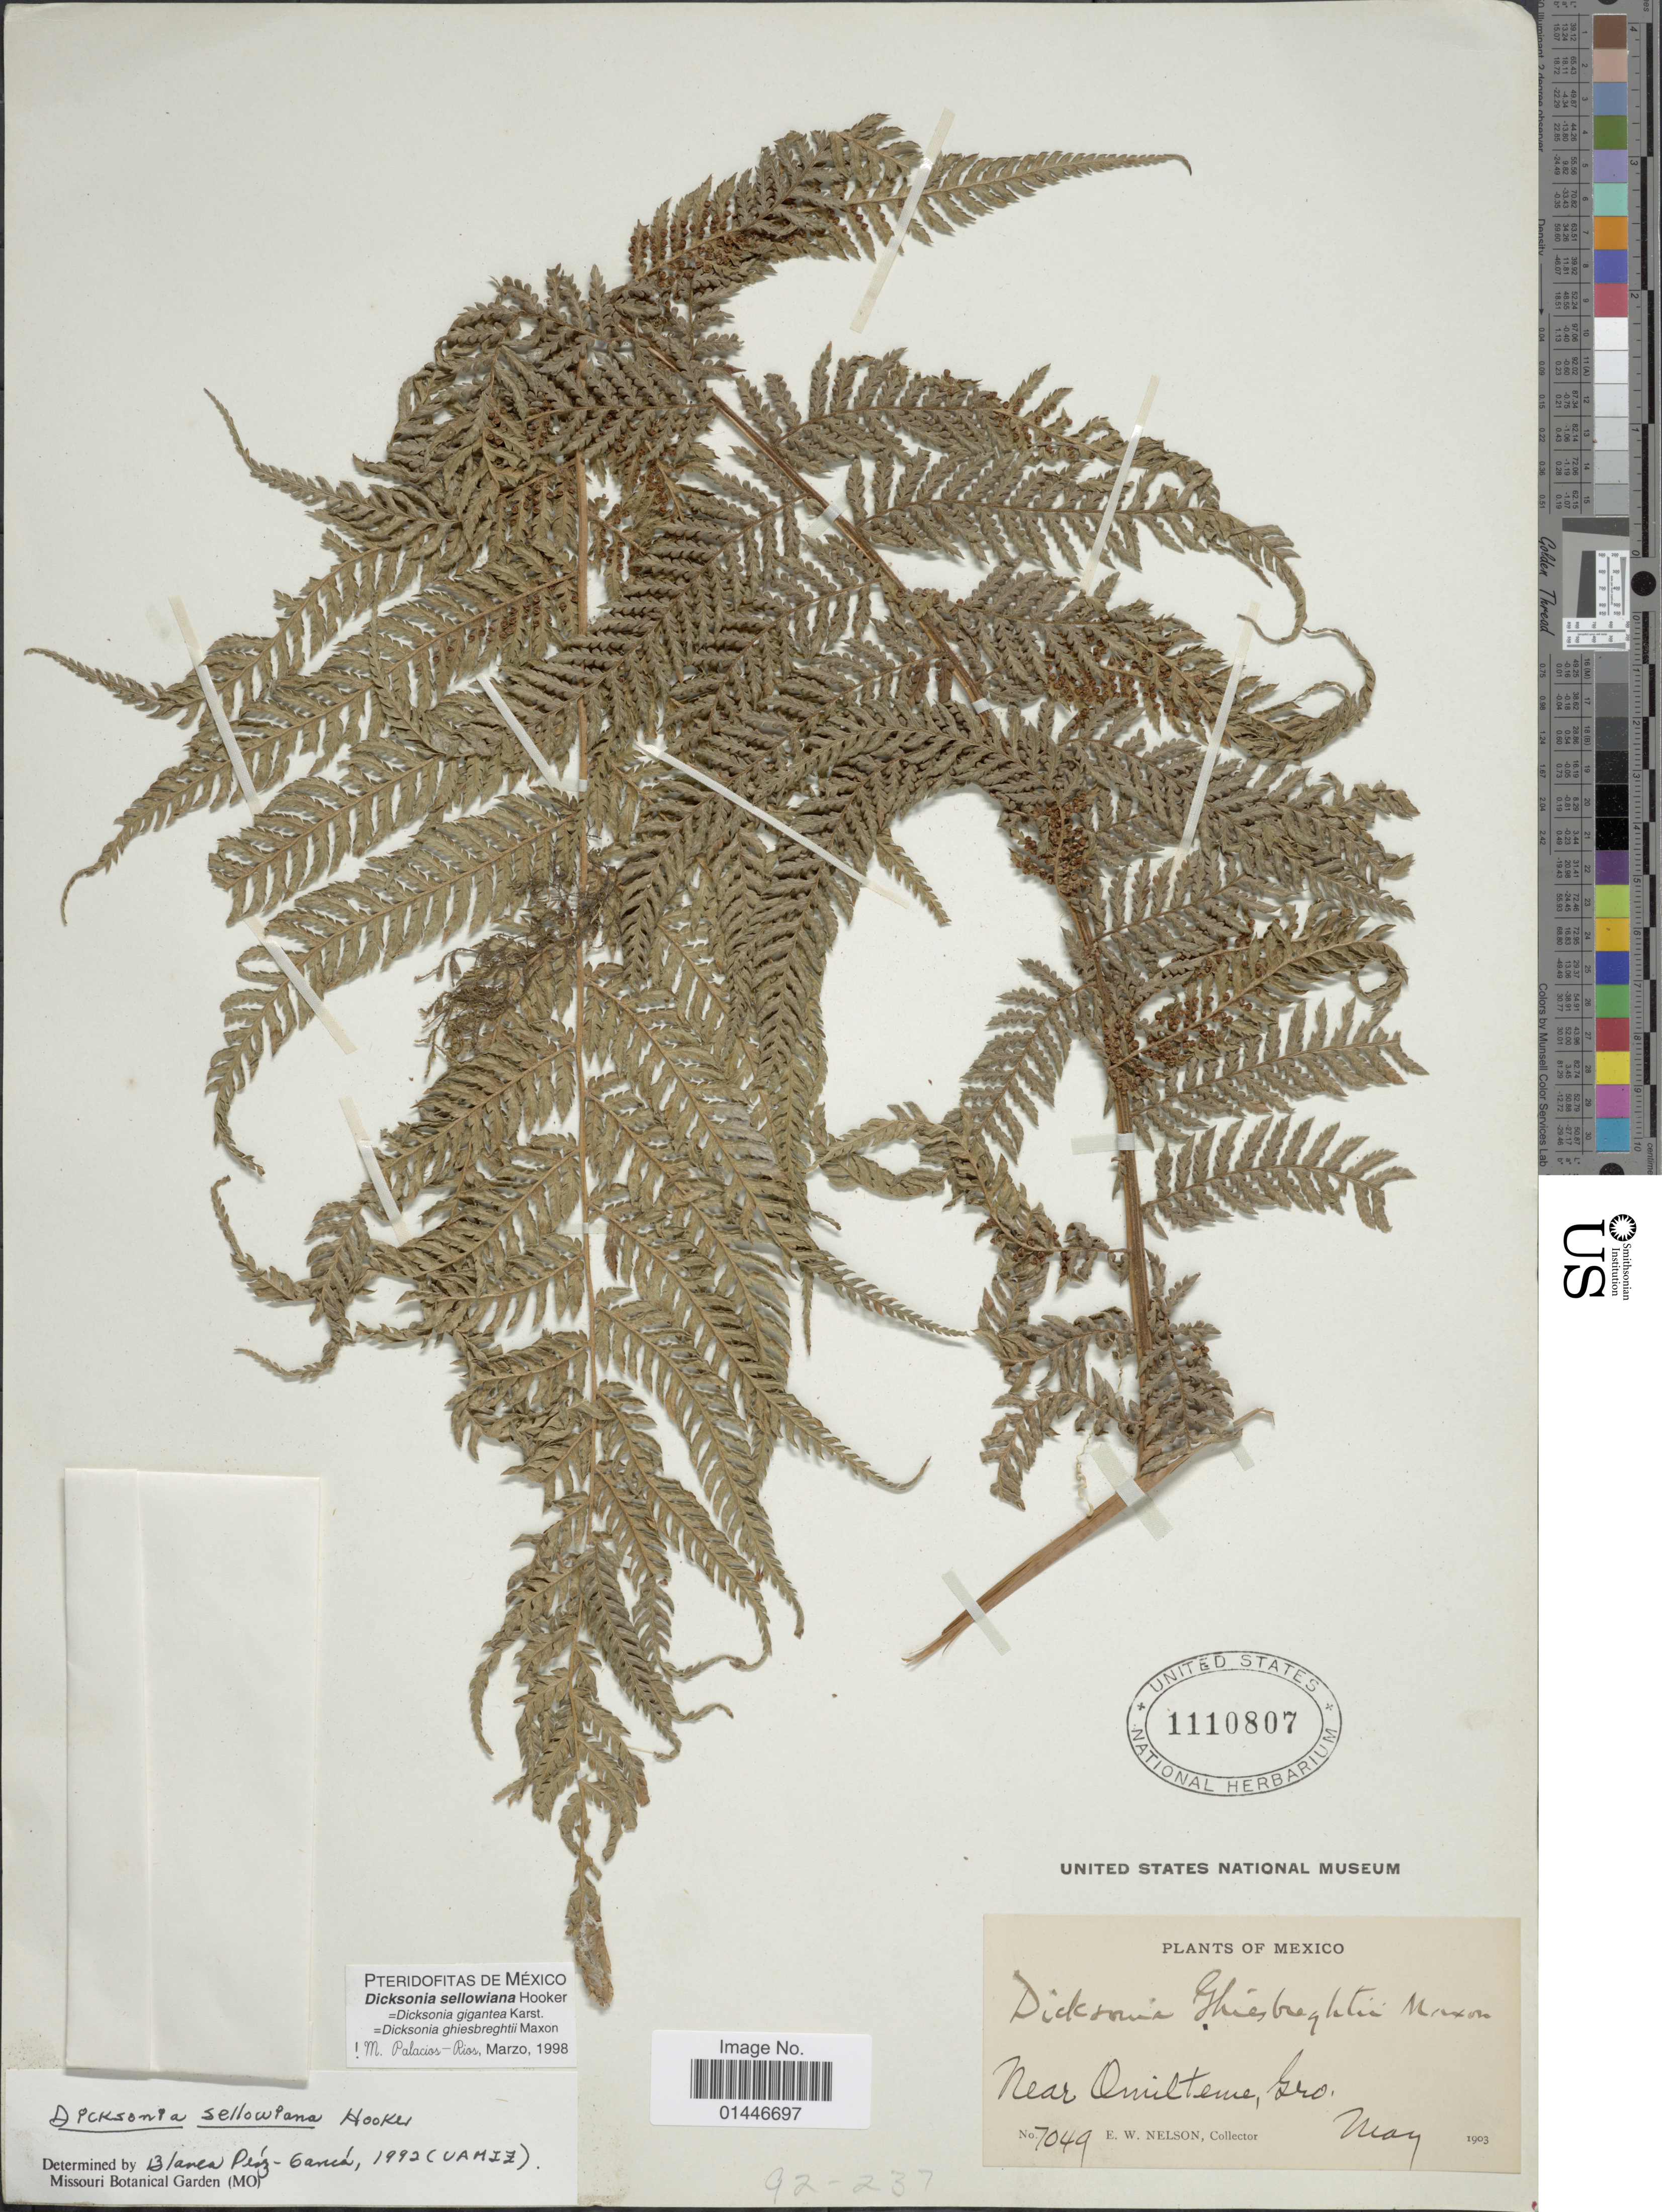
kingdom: Plantae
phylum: Tracheophyta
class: Polypodiopsida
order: Cyatheales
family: Dicksoniaceae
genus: Dicksonia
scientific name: Dicksonia sellowiana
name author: Hook.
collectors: E. W. Nelson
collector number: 7049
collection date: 1903-05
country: Mexico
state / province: Guerrero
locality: Near Omilteme, Gro.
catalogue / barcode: US 1110807